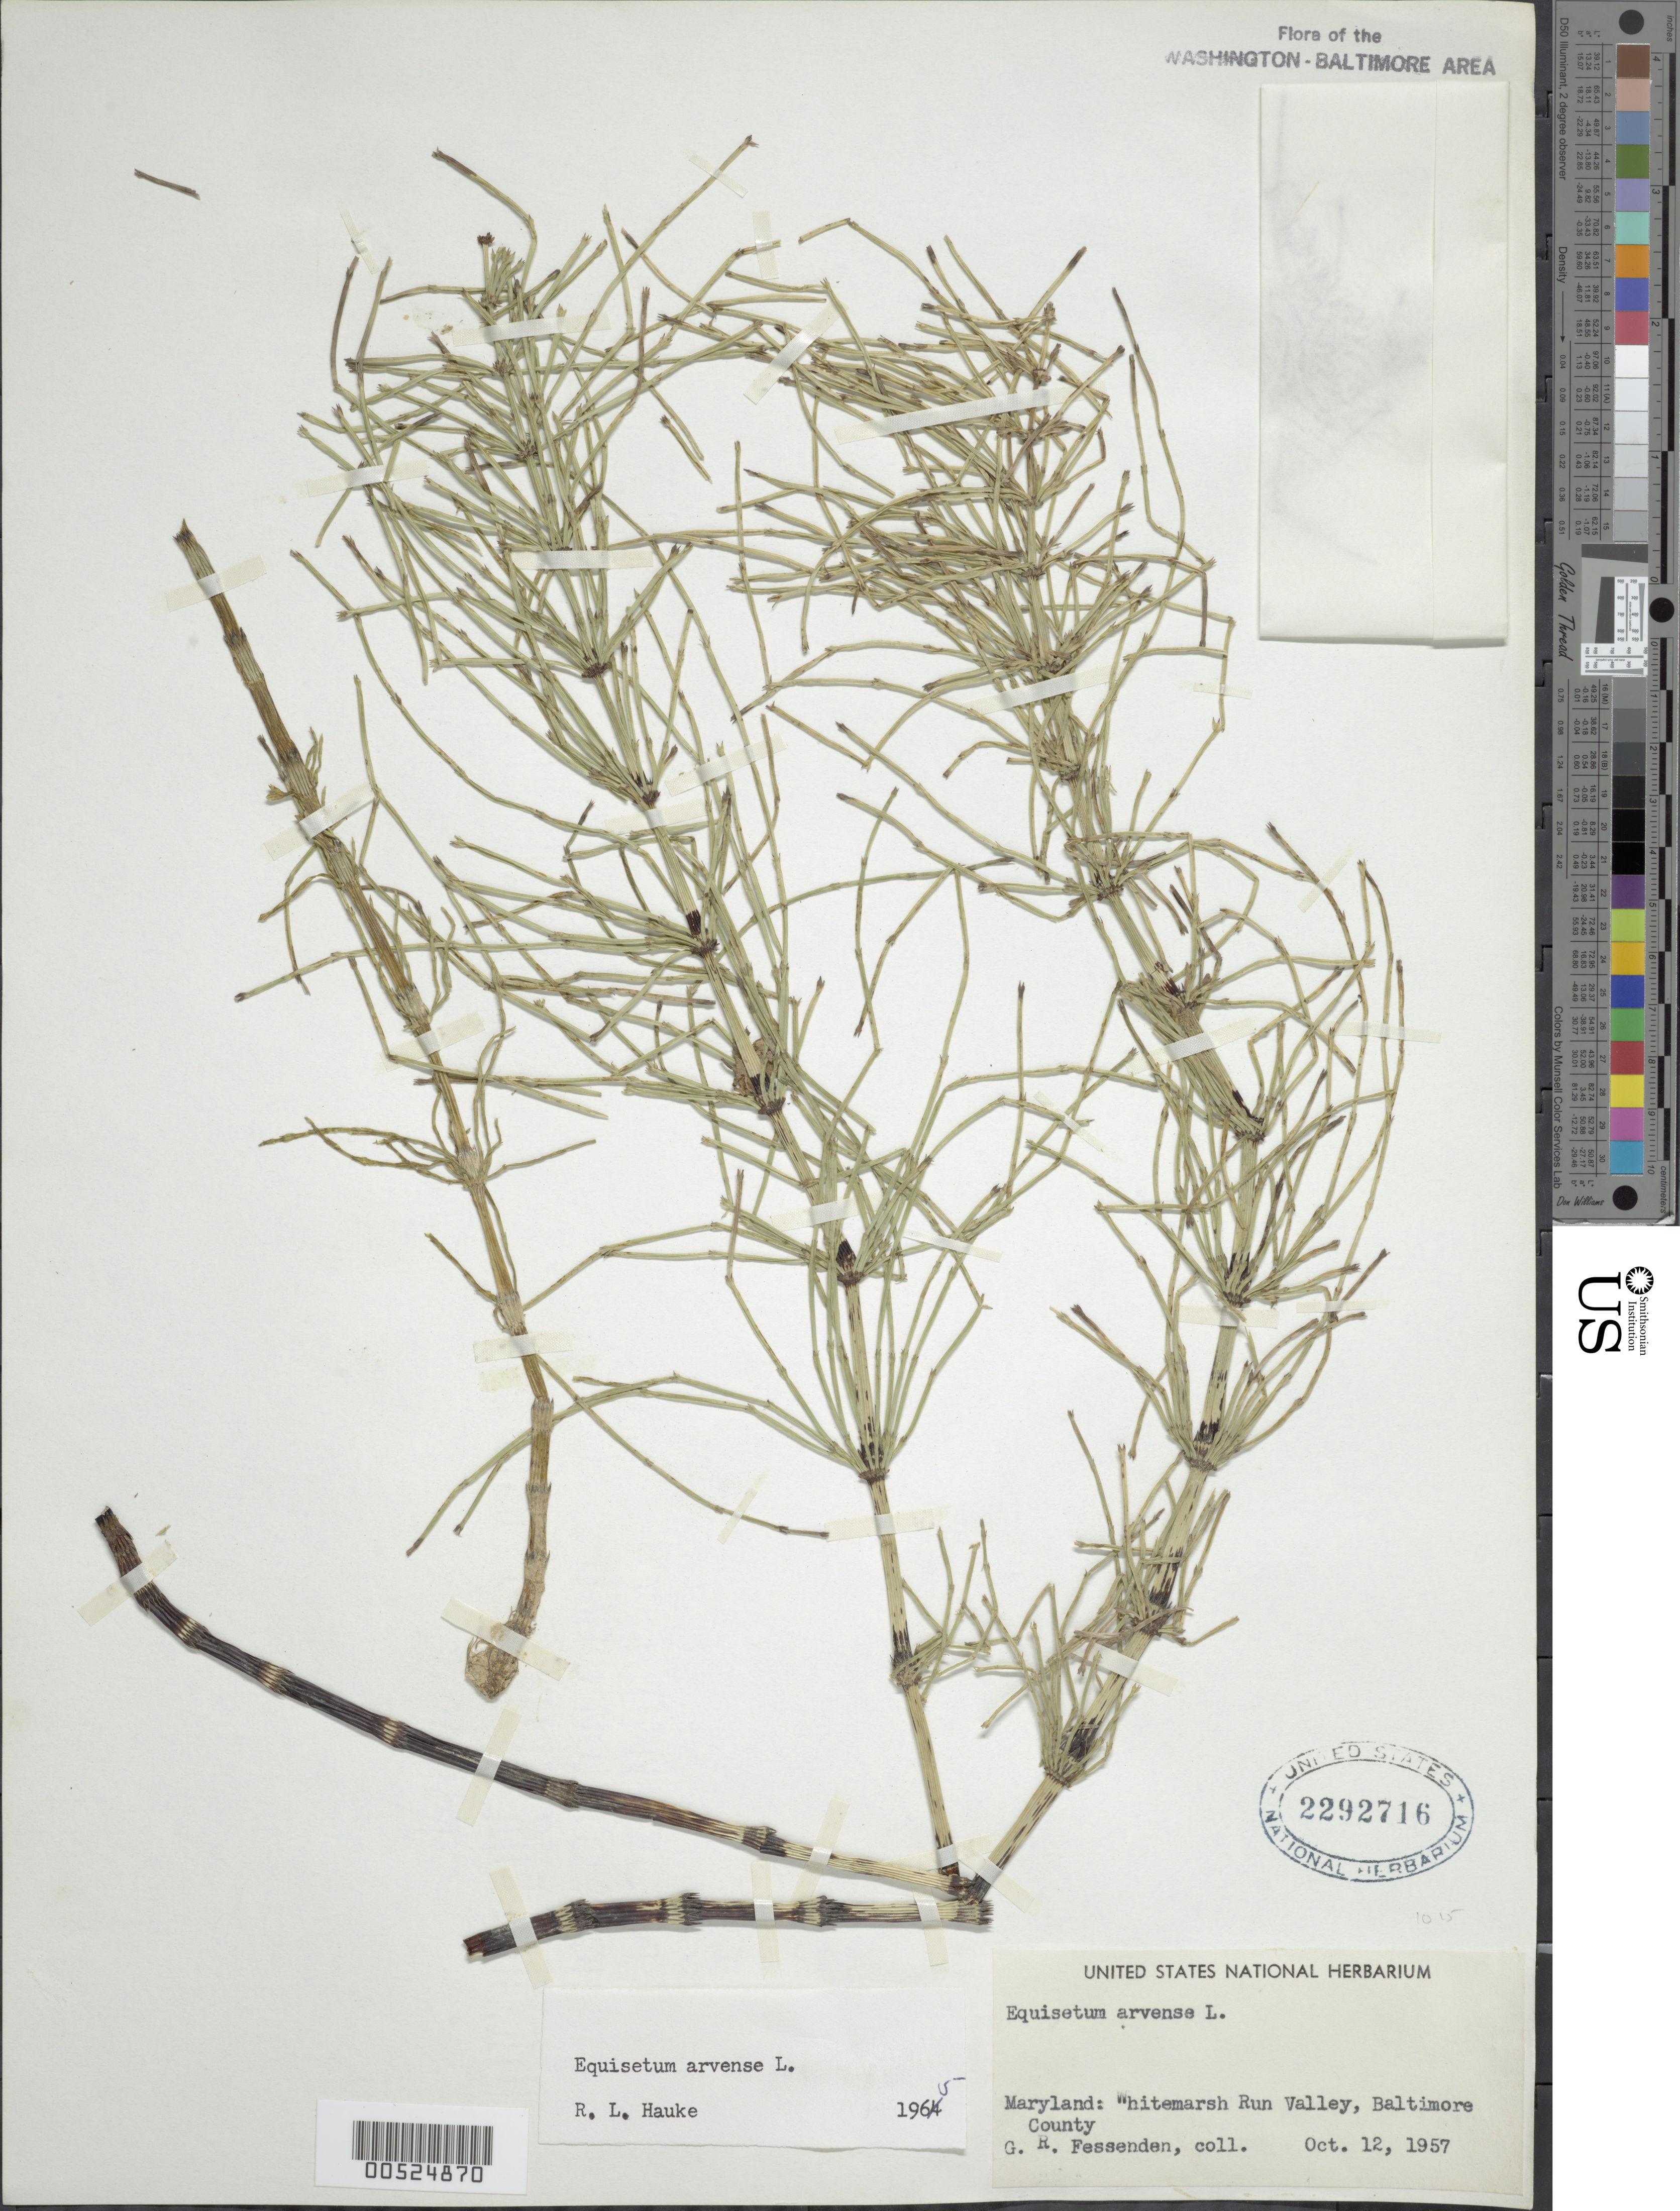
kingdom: Plantae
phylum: Tracheophyta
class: Polypodiopsida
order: Equisetales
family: Equisetaceae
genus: Equisetum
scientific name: Equisetum arvense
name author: L.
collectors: G. Fessenden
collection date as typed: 12 Oct 1957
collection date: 1957-10-12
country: United States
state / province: Maryland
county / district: Baltimore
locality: Whitemarsh Run Valley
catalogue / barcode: US 2292716